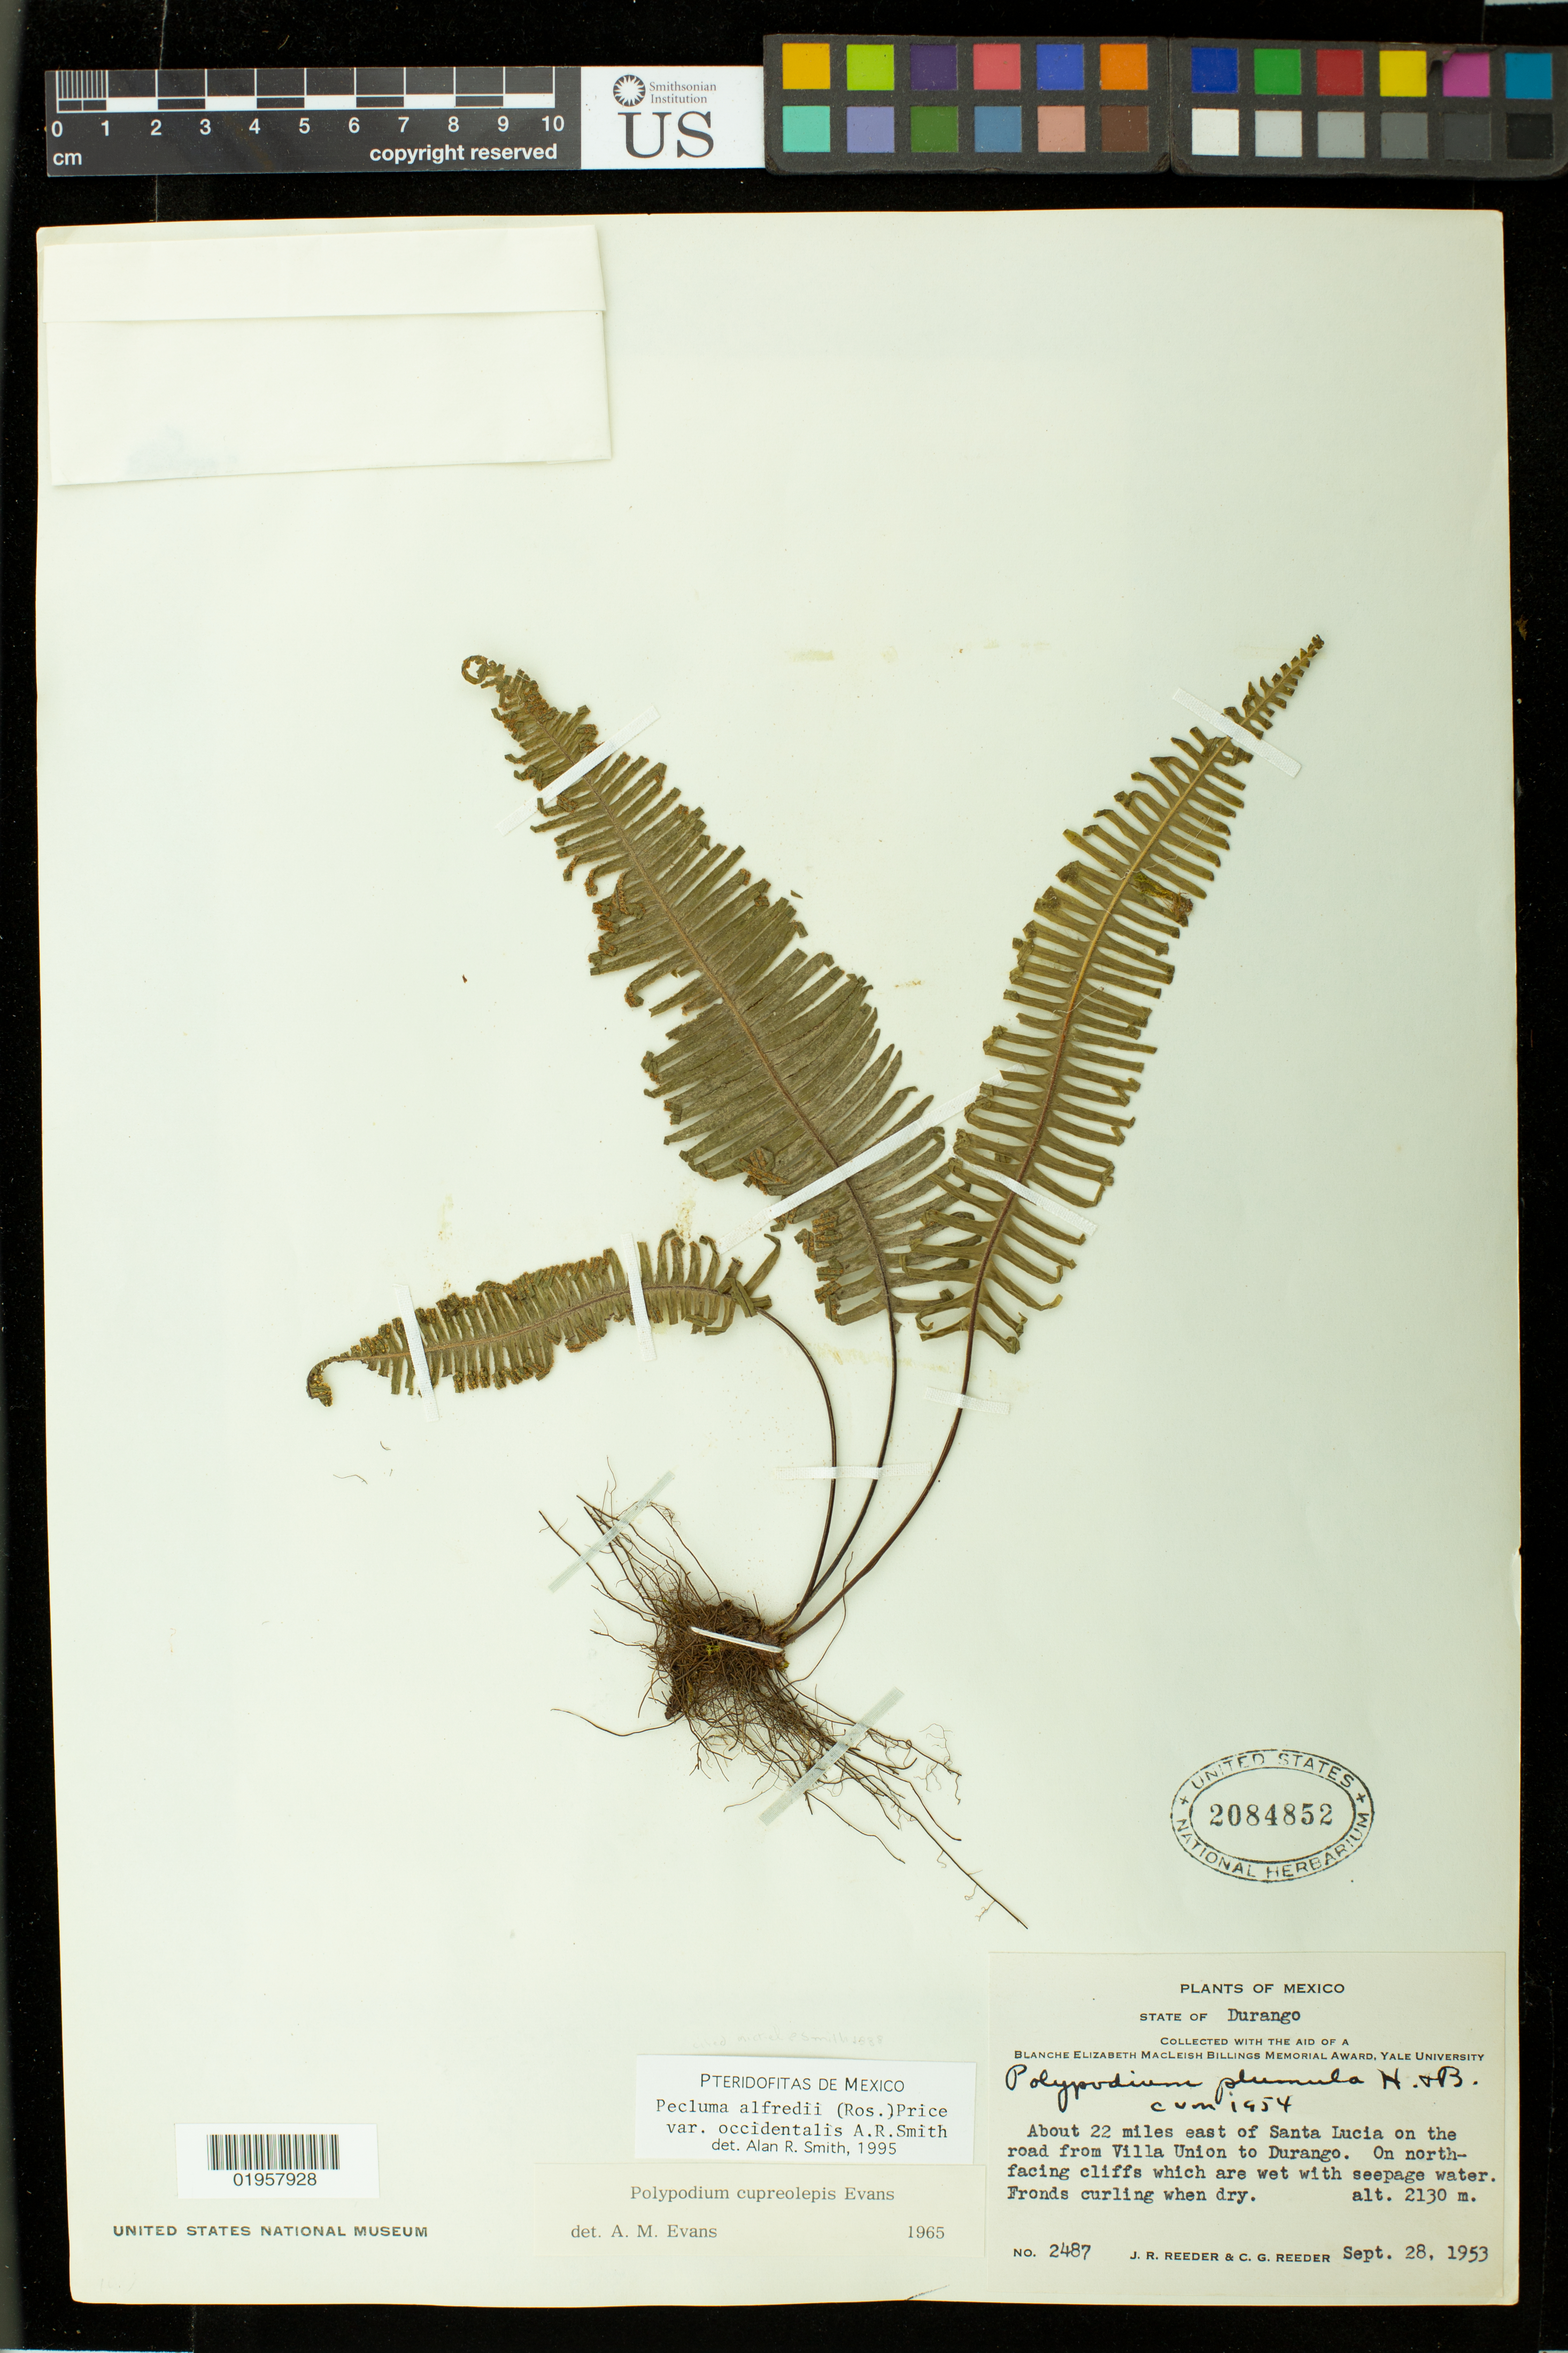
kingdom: Plantae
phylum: Tracheophyta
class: Polypodiopsida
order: Polypodiales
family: Polypodiaceae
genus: Pecluma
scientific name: Pecluma alfredii var. occidentalis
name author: A.R. Sm.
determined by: Smith, Alan R., (UC)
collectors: J. R. Reeder & C. G. Reeder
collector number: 2487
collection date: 1953-09-28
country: Mexico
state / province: Durango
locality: Santa Lucia, about 22 miles east, on the road from Villa Union to Durango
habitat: On north-facing cliffs which are wet with seepage water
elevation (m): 2130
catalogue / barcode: US 2084852